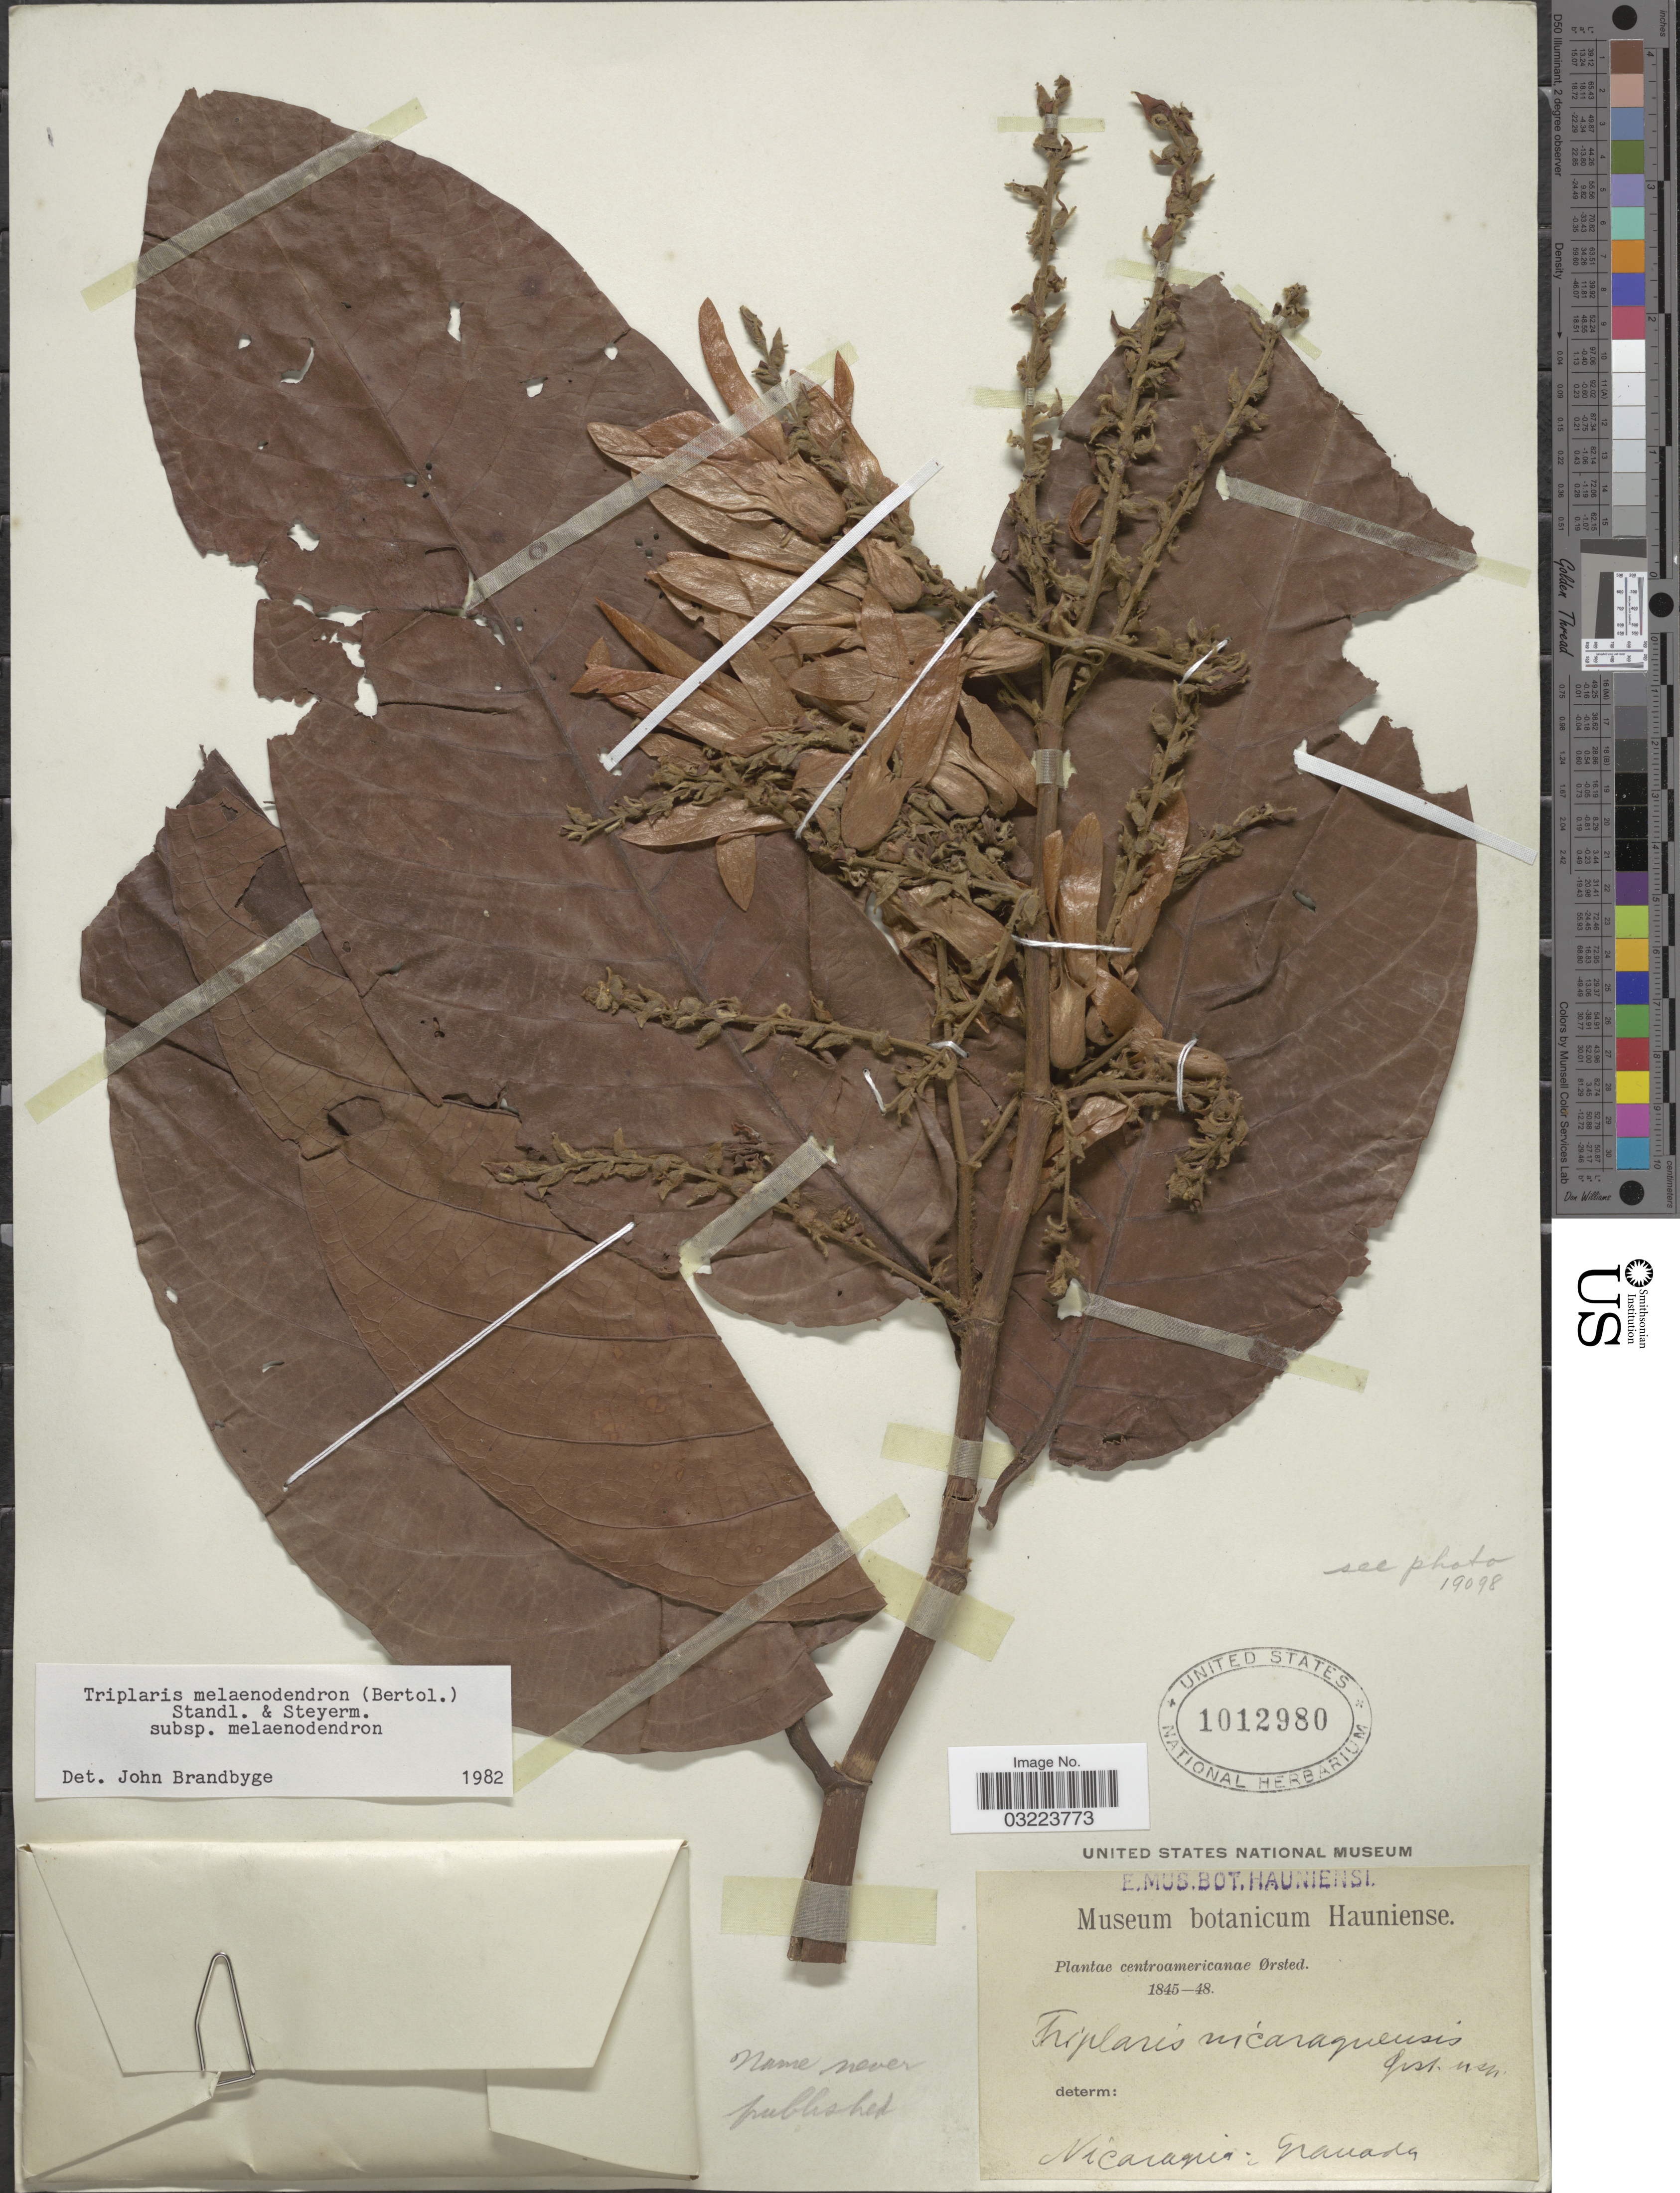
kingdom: Plantae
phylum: Tracheophyta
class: Magnoliopsida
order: Caryophyllales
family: Polygonaceae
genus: Triplaris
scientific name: Triplaris melaenodendron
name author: (Bertol.) Standl. & Steyerm.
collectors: Ørsted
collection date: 1845/1848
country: Nicaragua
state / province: Granada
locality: Centroamericanae.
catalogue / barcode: US 1012980